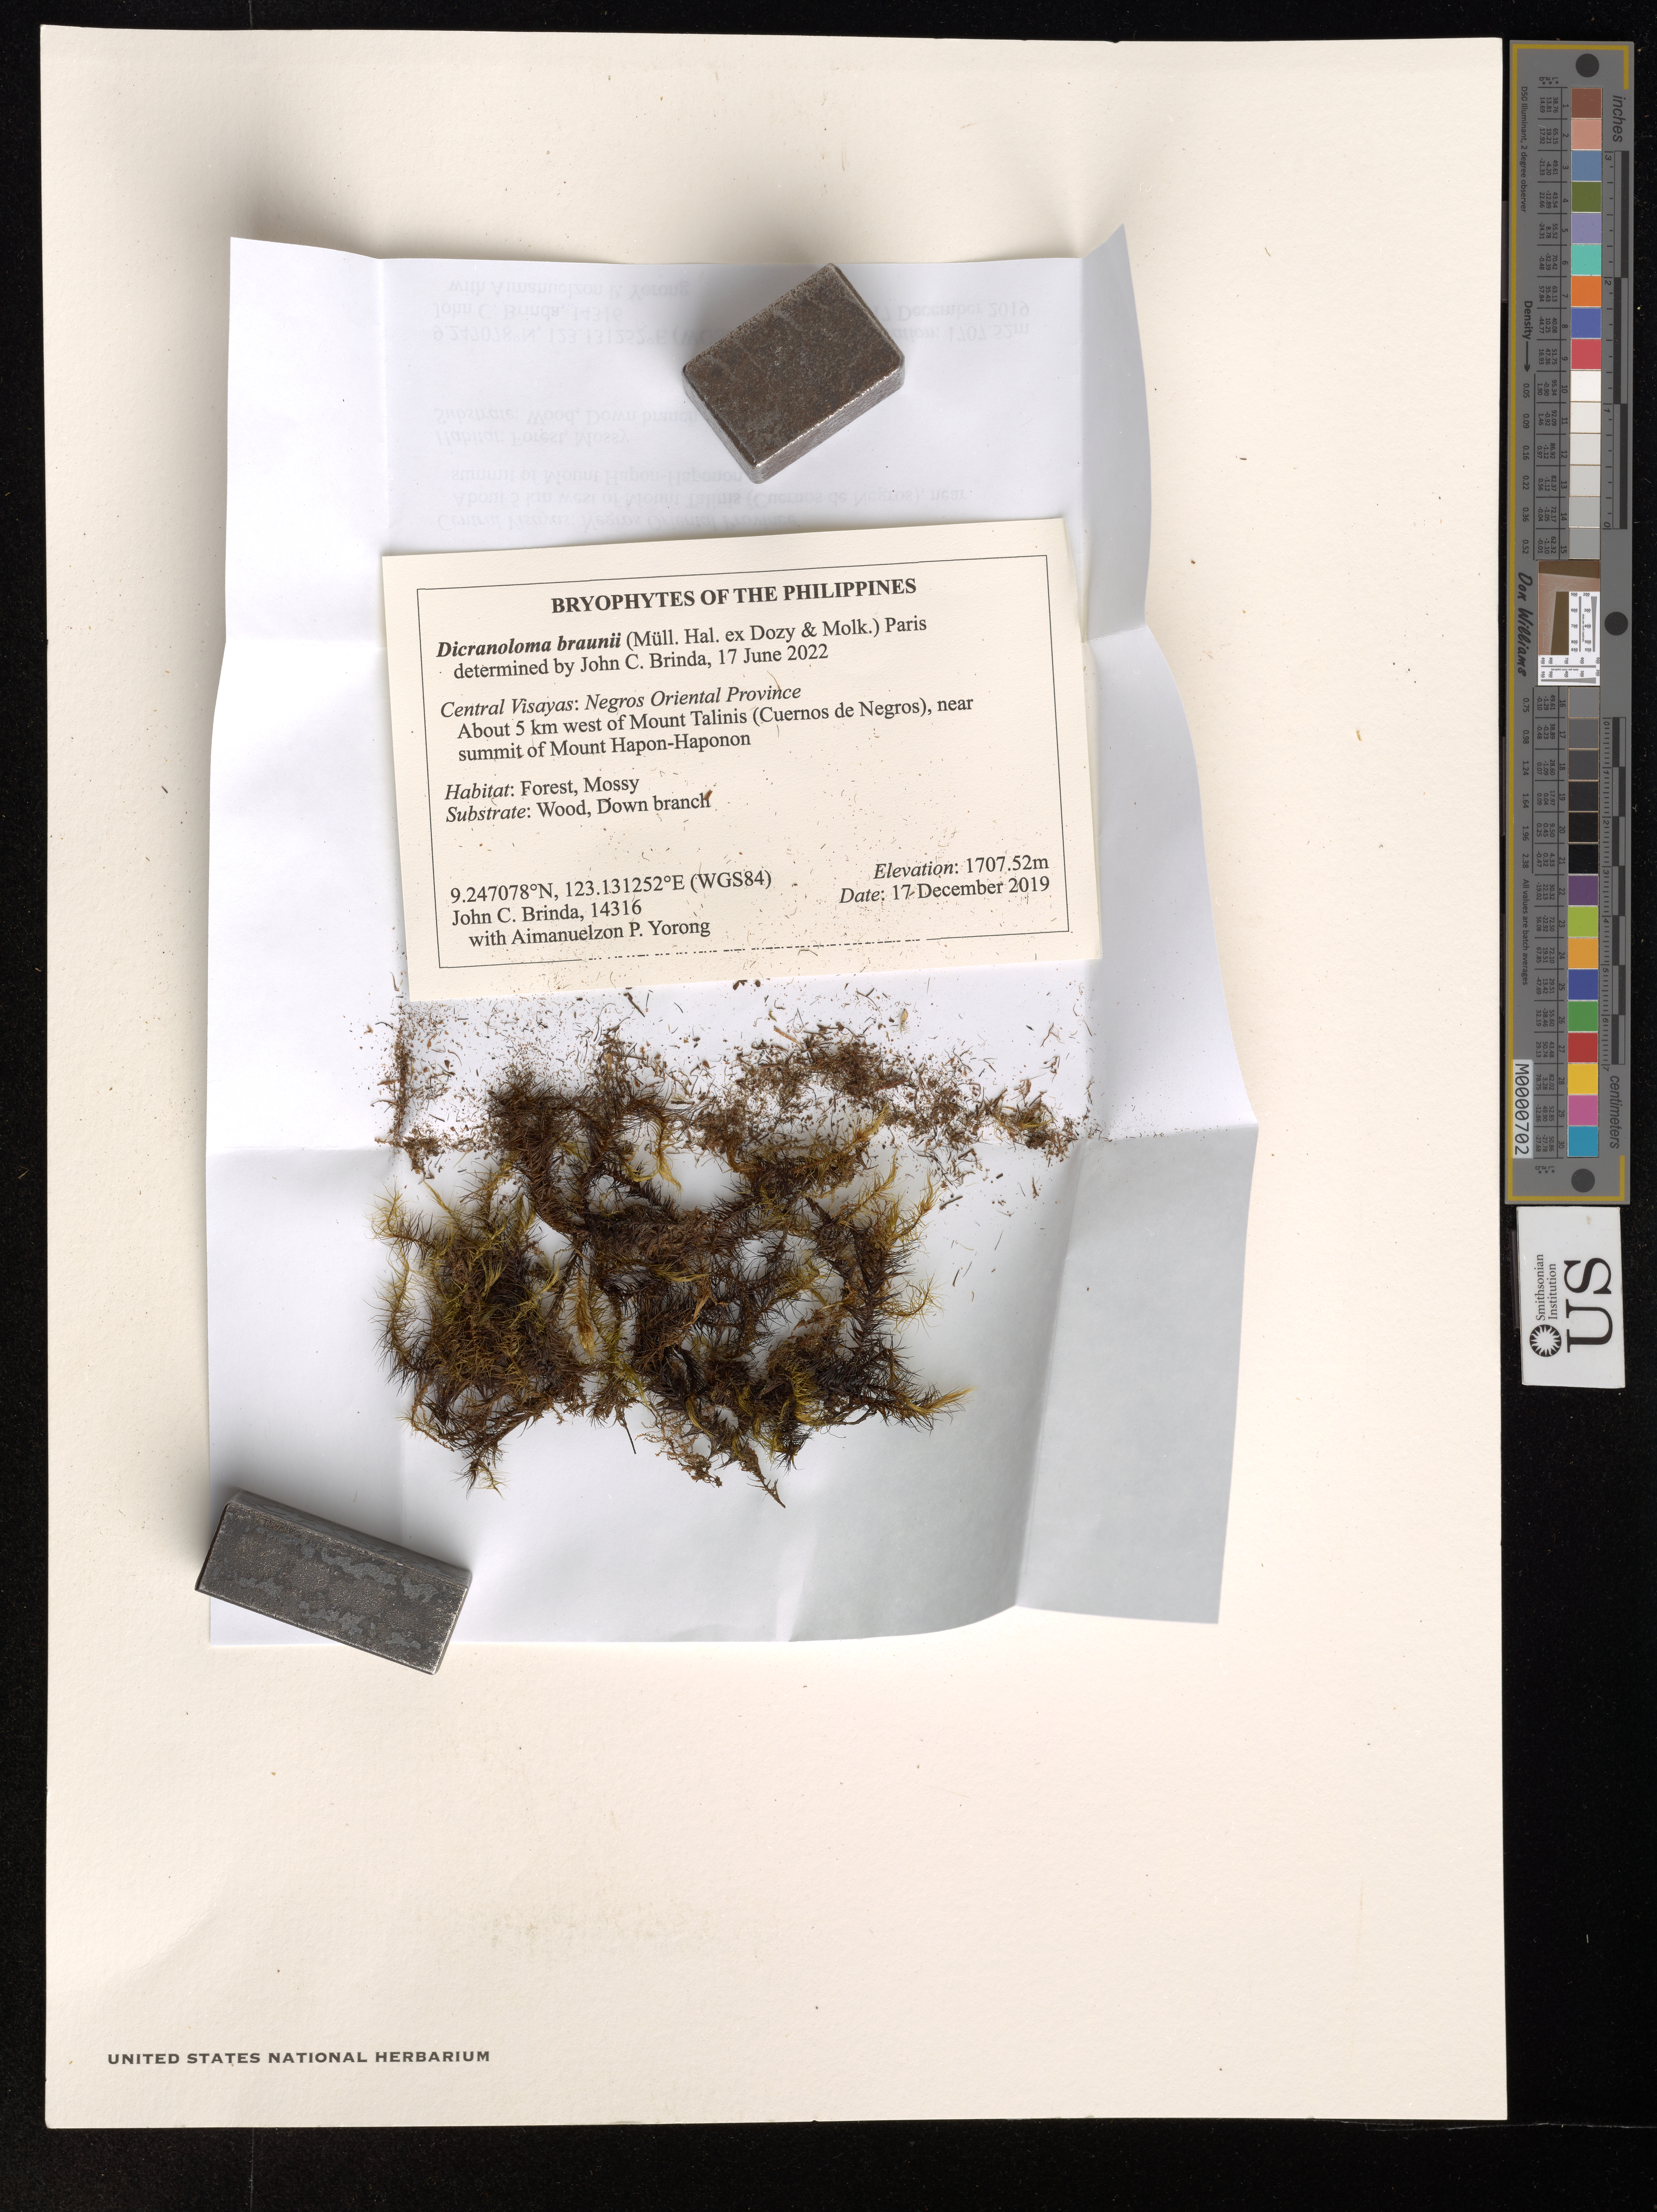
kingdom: Plantae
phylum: Bryophyta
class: Bryopsida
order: Dicranales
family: Dicranaceae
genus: Dicranoloma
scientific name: Dicranoloma braunii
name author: (Müll. Hal.) Paris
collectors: J. Brinda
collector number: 14316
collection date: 2019-12-17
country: Philippines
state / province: Central Visayas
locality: Negros Oriental Province. About 5 km west of Mount Talinis (Cuernos de Negros), near summit of Mount Hapon-Haponon. WGS84.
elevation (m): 1707.52